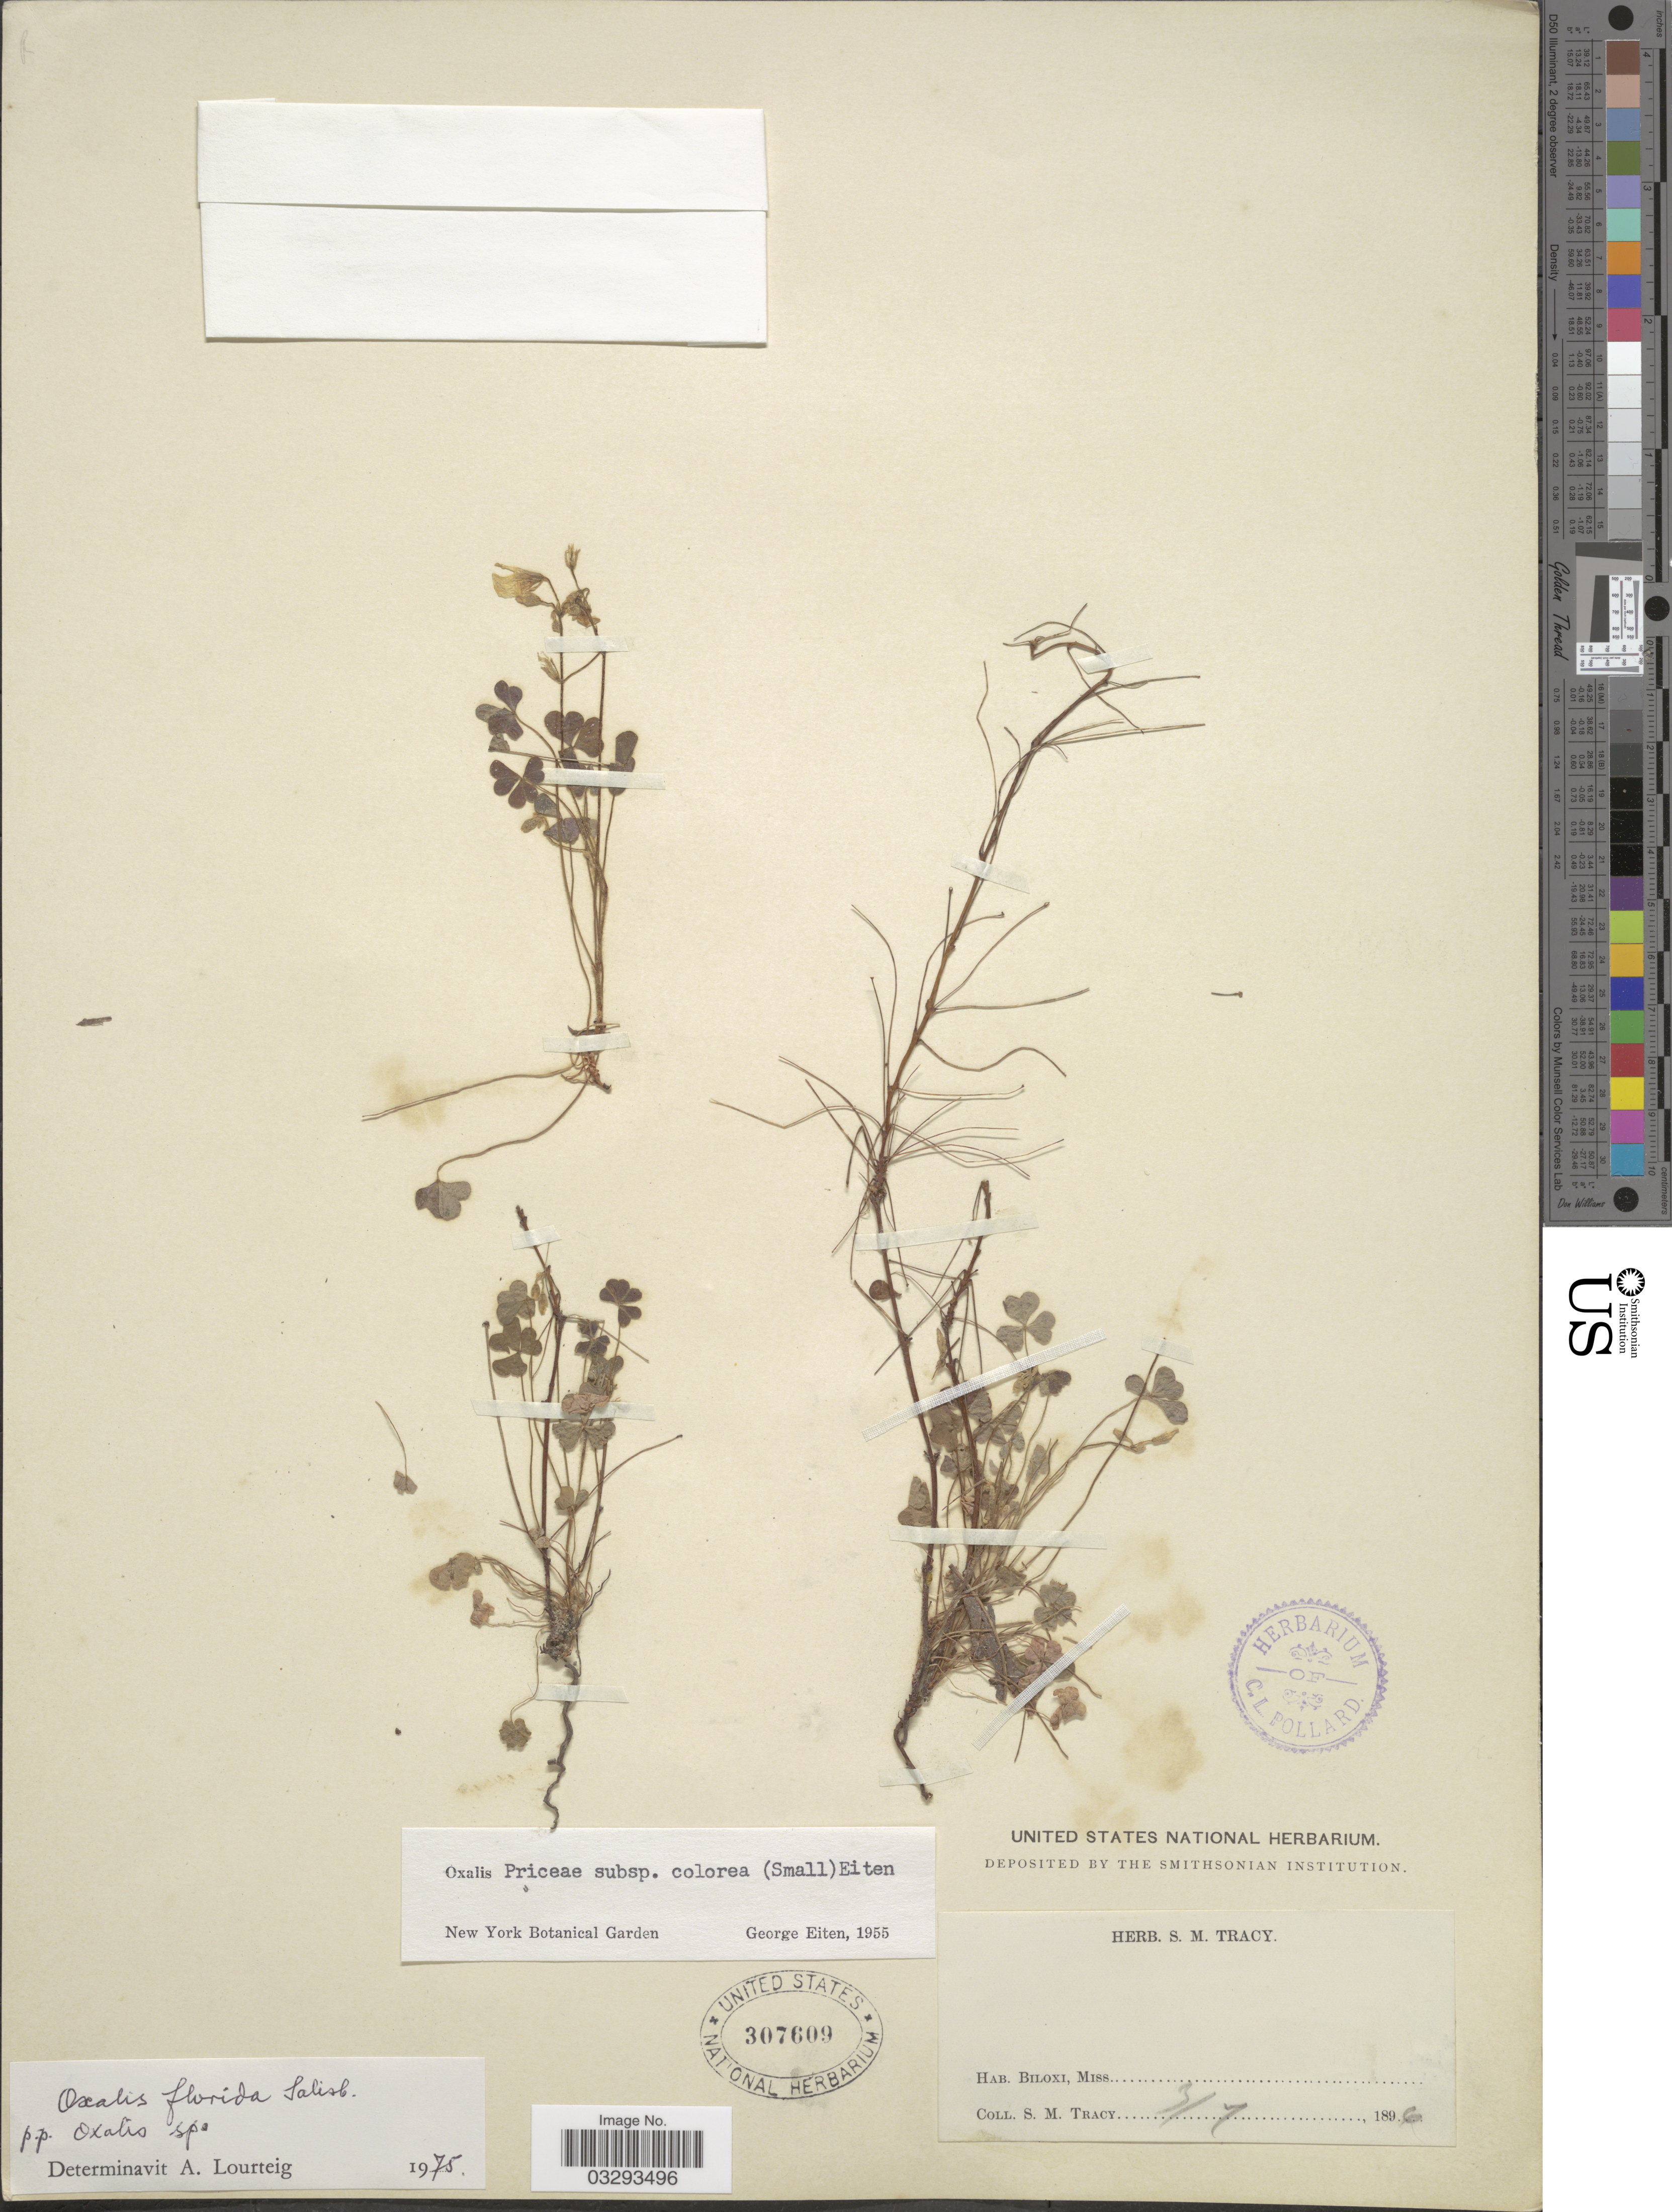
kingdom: Plantae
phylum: Tracheophyta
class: Magnoliopsida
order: Oxalidales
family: Oxalidaceae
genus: Oxalis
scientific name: Oxalis florida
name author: Salisb.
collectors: S. M. Tracy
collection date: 1896-03-07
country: United States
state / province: Mississippi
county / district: Harrison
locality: Biloxi.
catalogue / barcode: US 307609